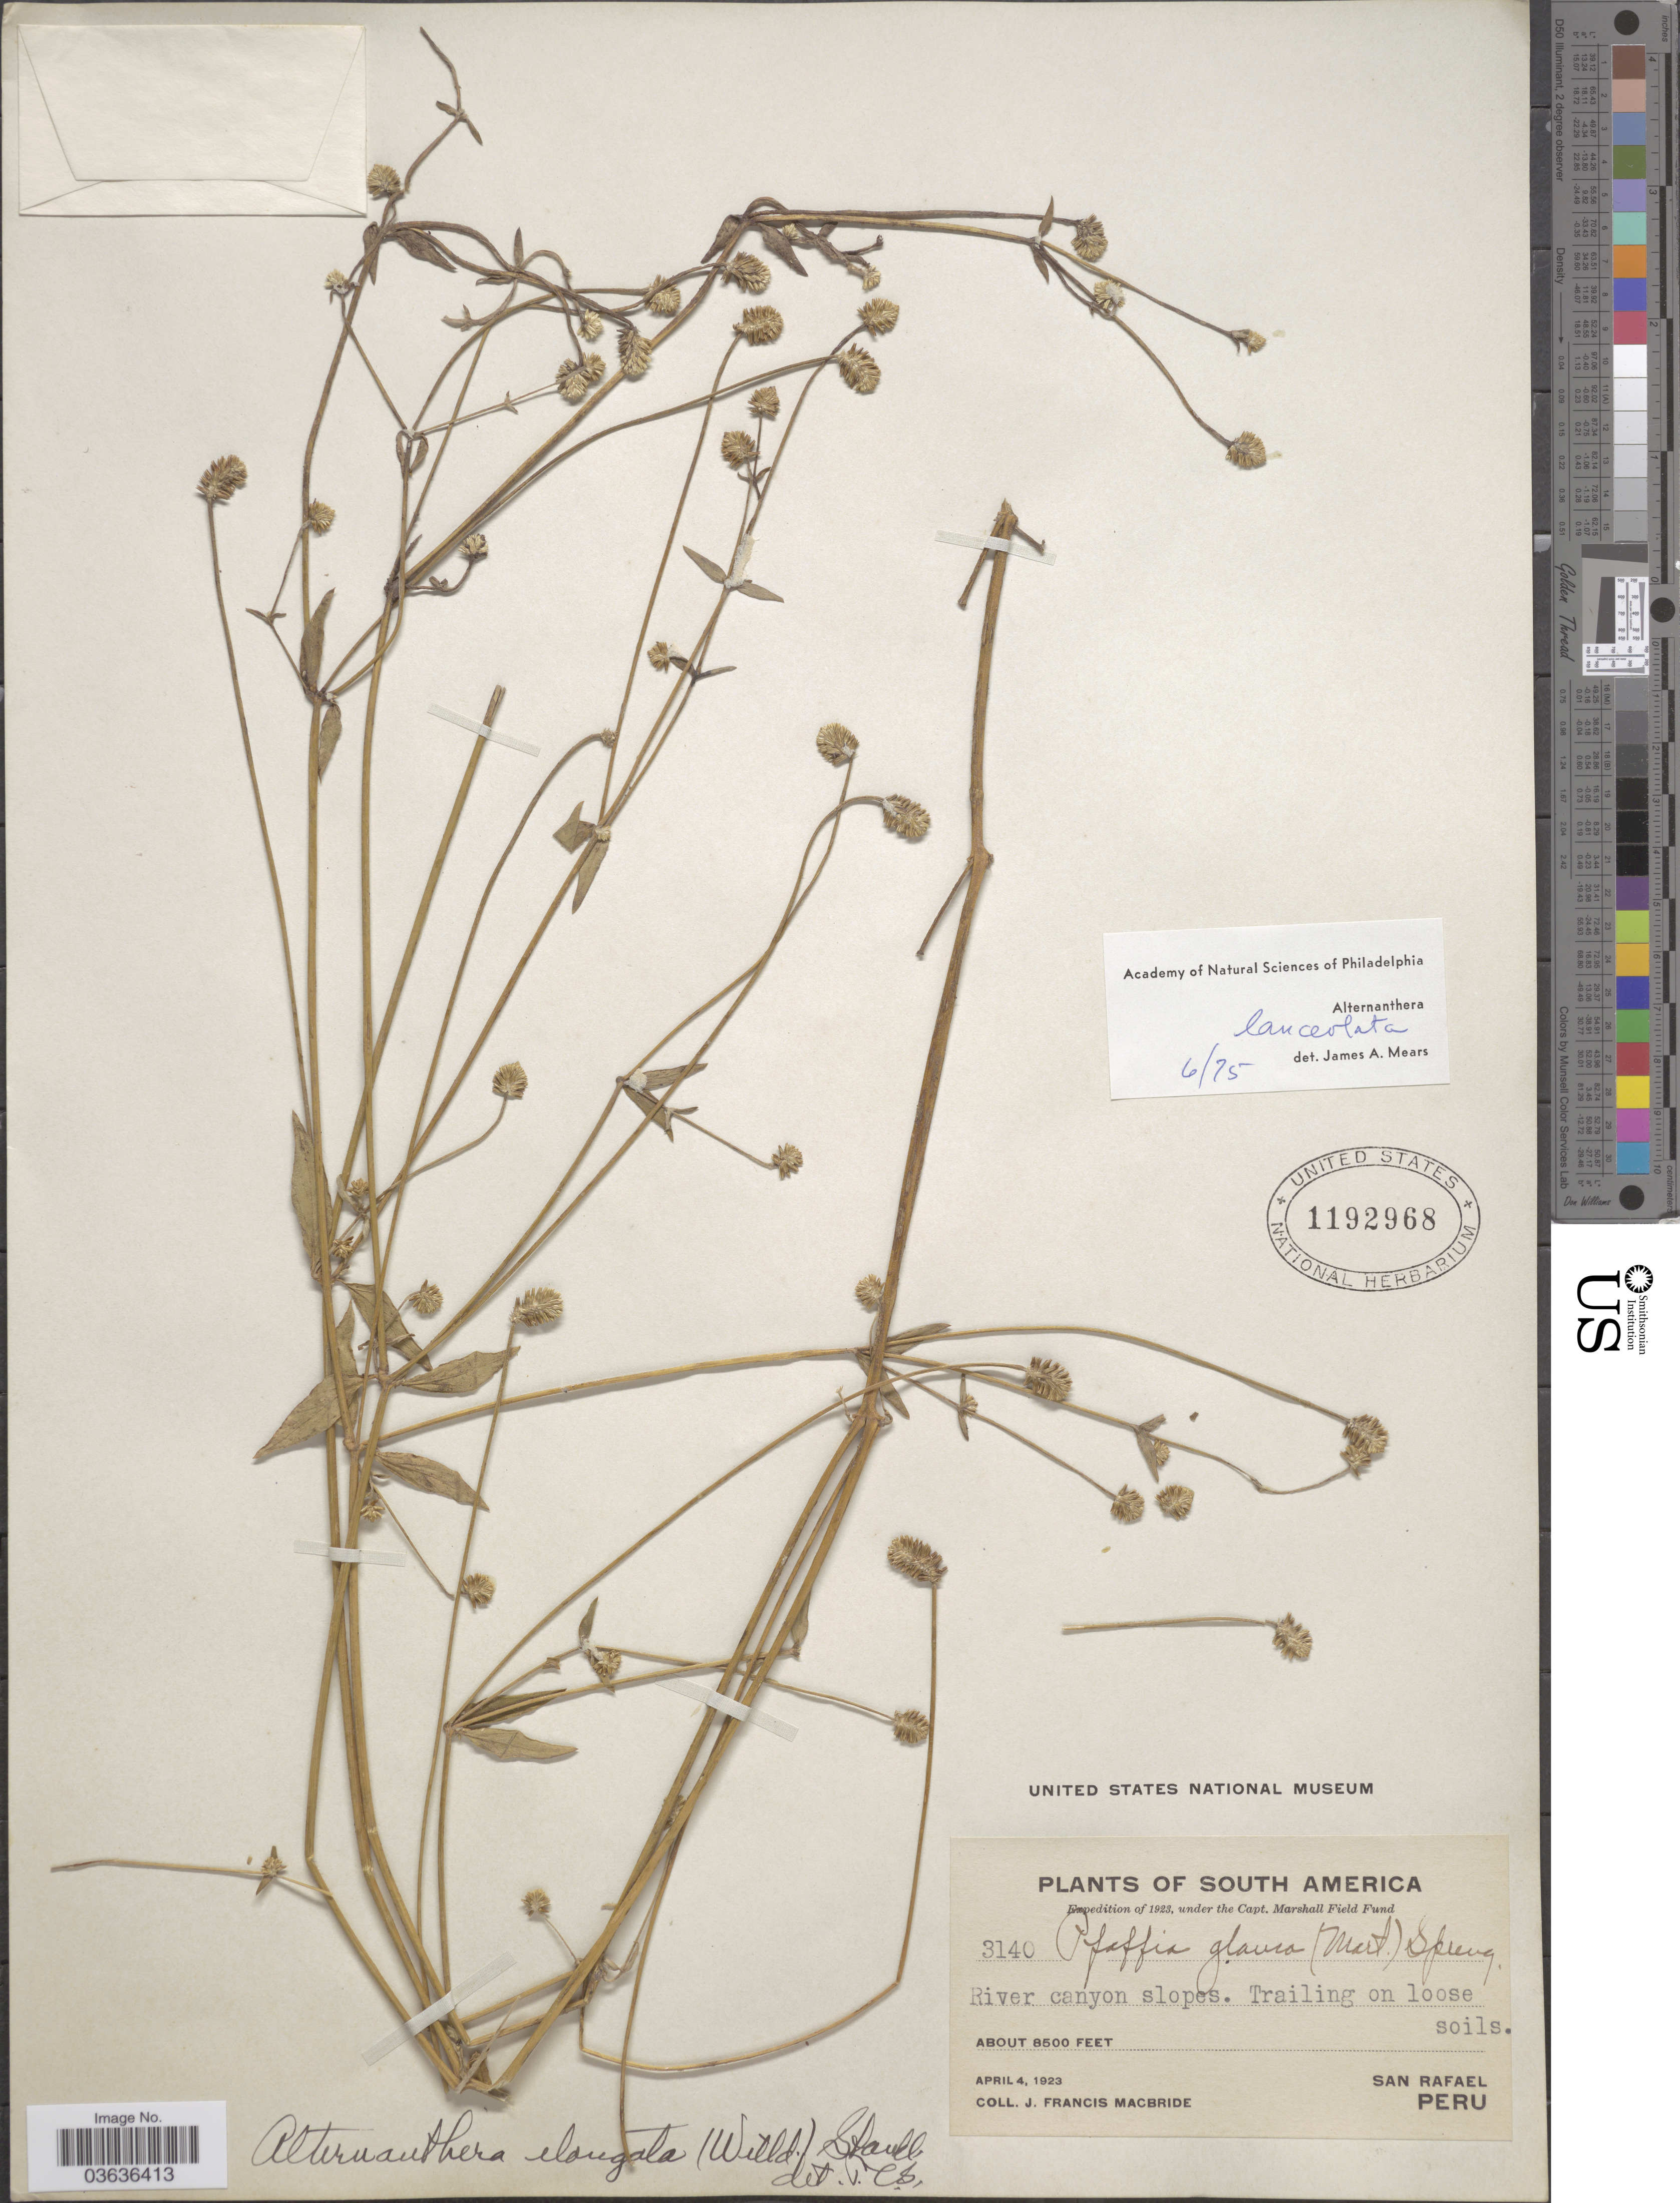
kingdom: Plantae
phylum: Tracheophyta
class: Magnoliopsida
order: Caryophyllales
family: Amaranthaceae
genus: Alternanthera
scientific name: Alternanthera lanceolata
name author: (Benth.) Schinz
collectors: J. F. Macbride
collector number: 3140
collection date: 1923-04-04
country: Peru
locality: San Rafael.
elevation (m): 2591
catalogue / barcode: US 1192968